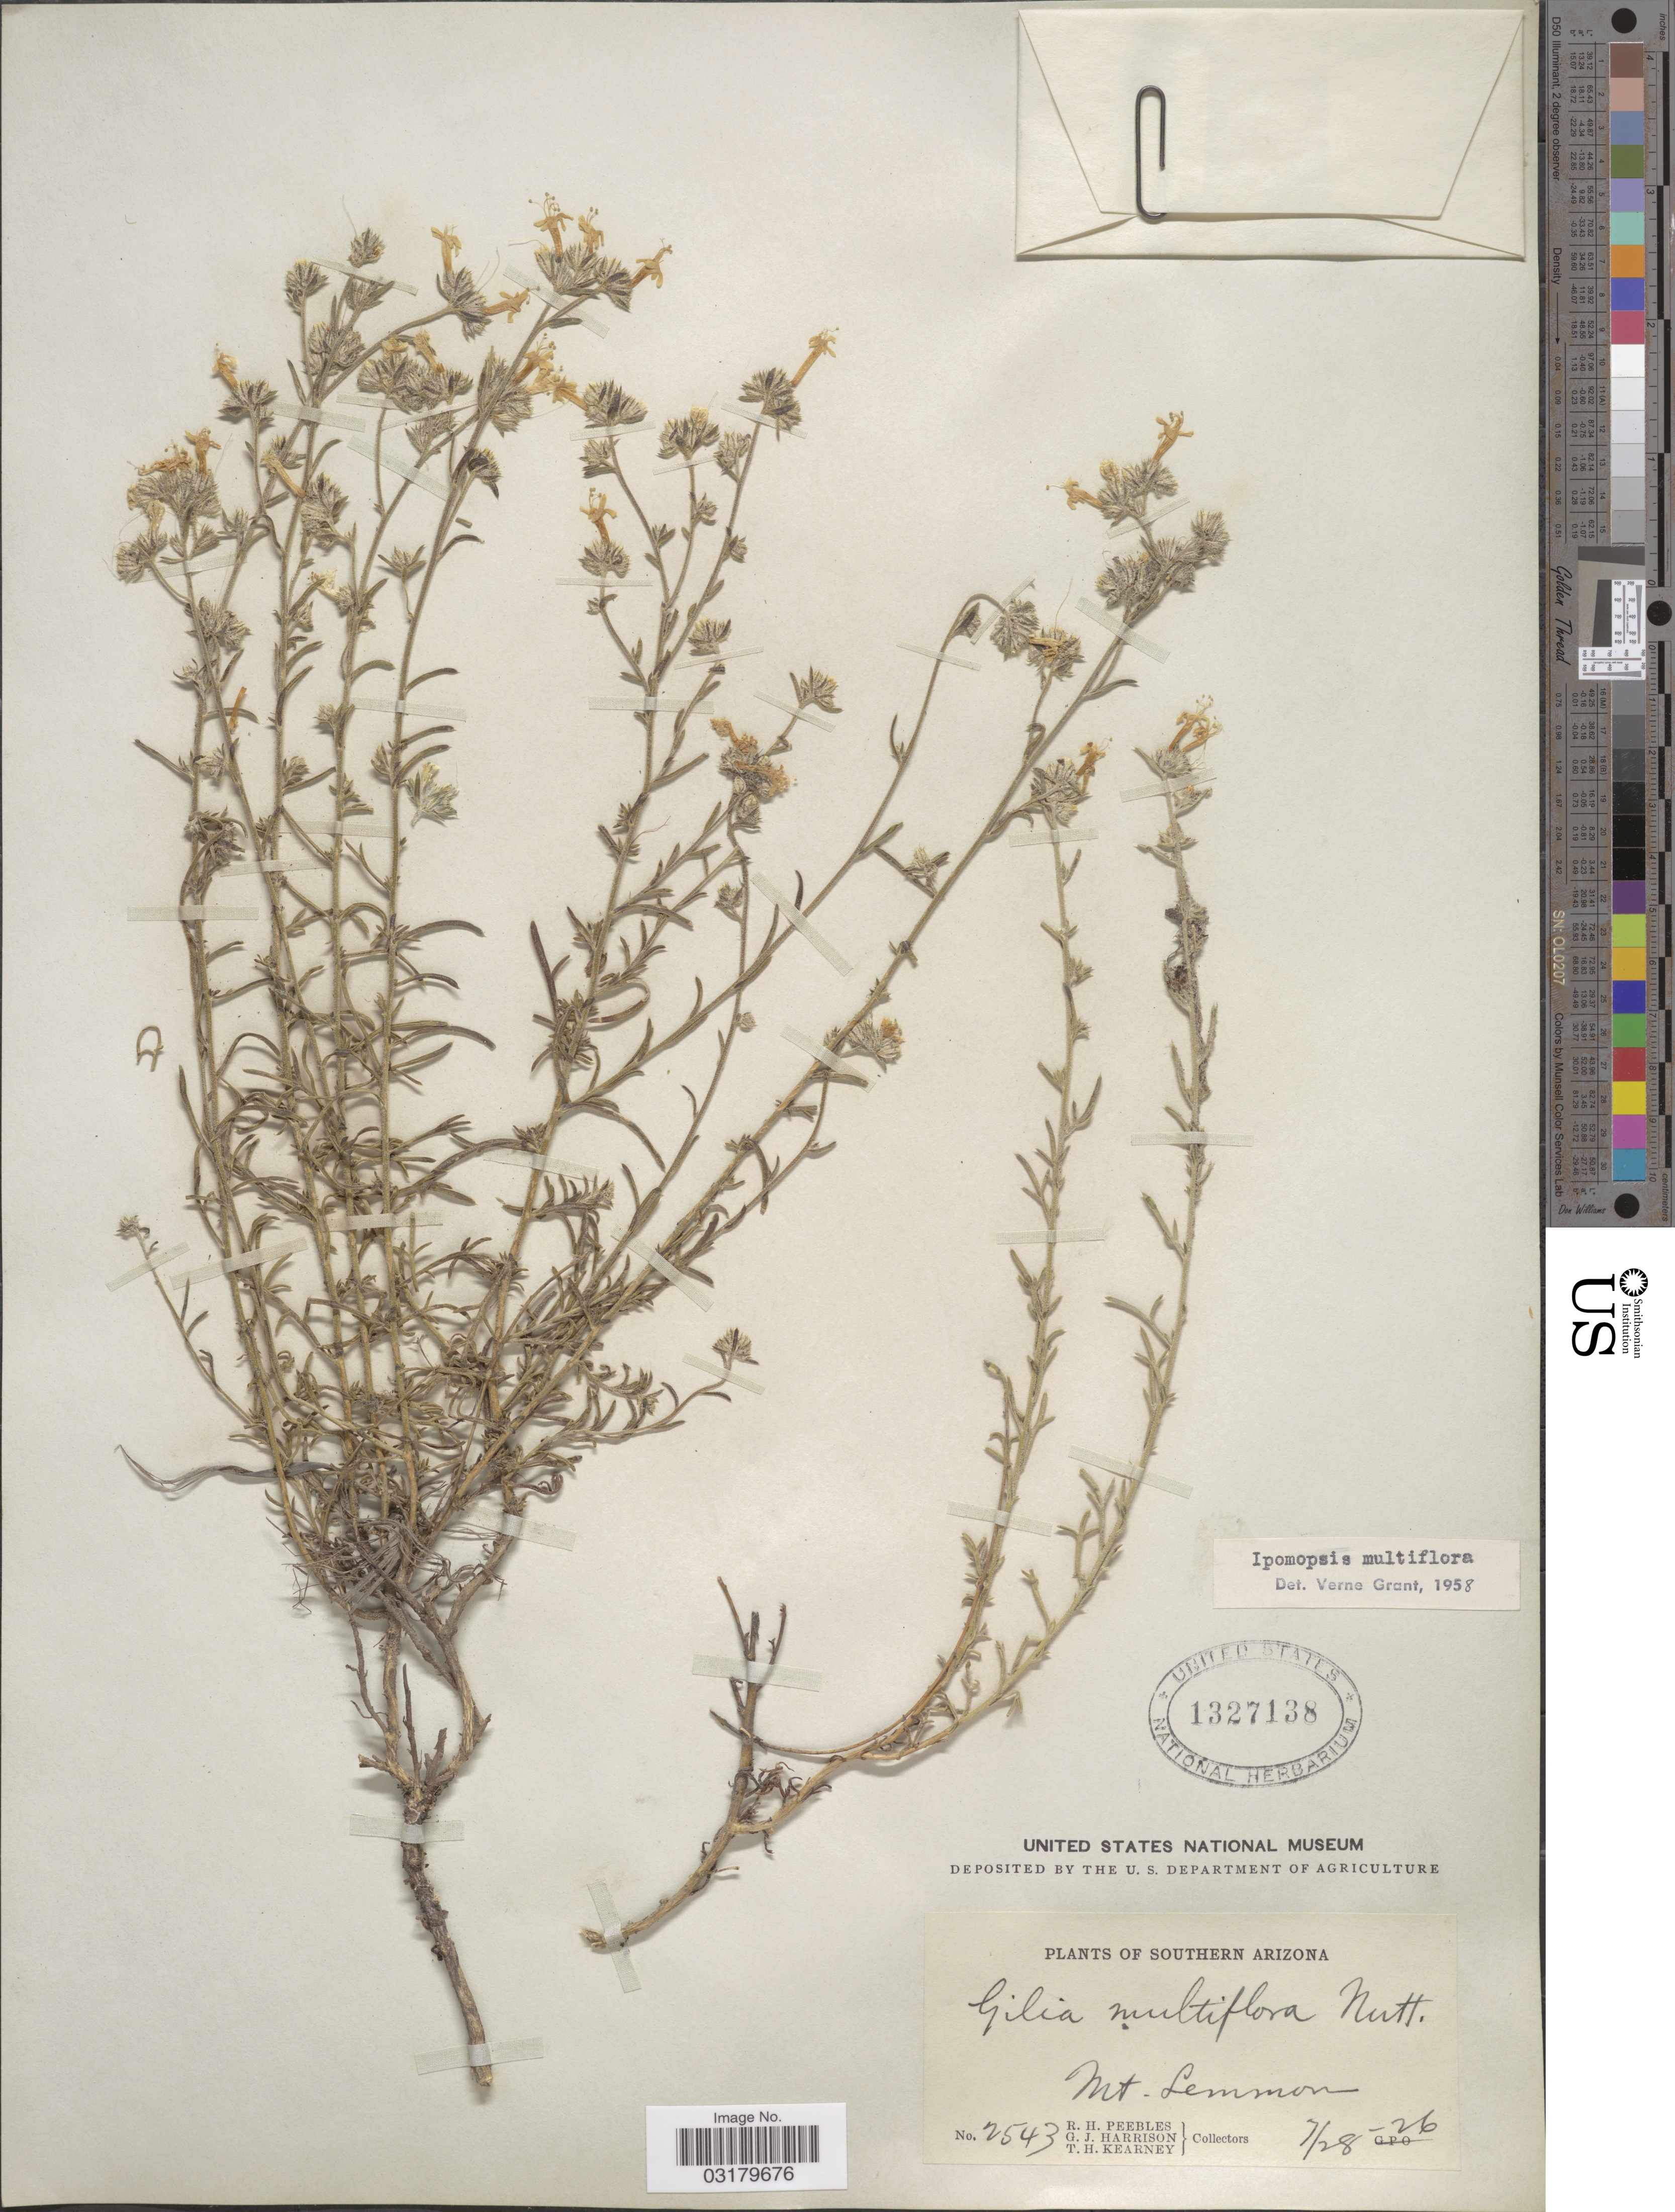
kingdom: Plantae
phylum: Tracheophyta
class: Magnoliopsida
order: Ericales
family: Polemoniaceae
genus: Ipomopsis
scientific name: Ipomopsis multiflora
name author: (Nutt.) V.E. Grant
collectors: R. H. Peebles, G. J. Harrison & T. H. Kearney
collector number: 2543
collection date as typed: Transcribed d/m/y: 28/7/26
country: United States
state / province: Arizona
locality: Southern Arziona. Mt. Lemmon.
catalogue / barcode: US 1327138